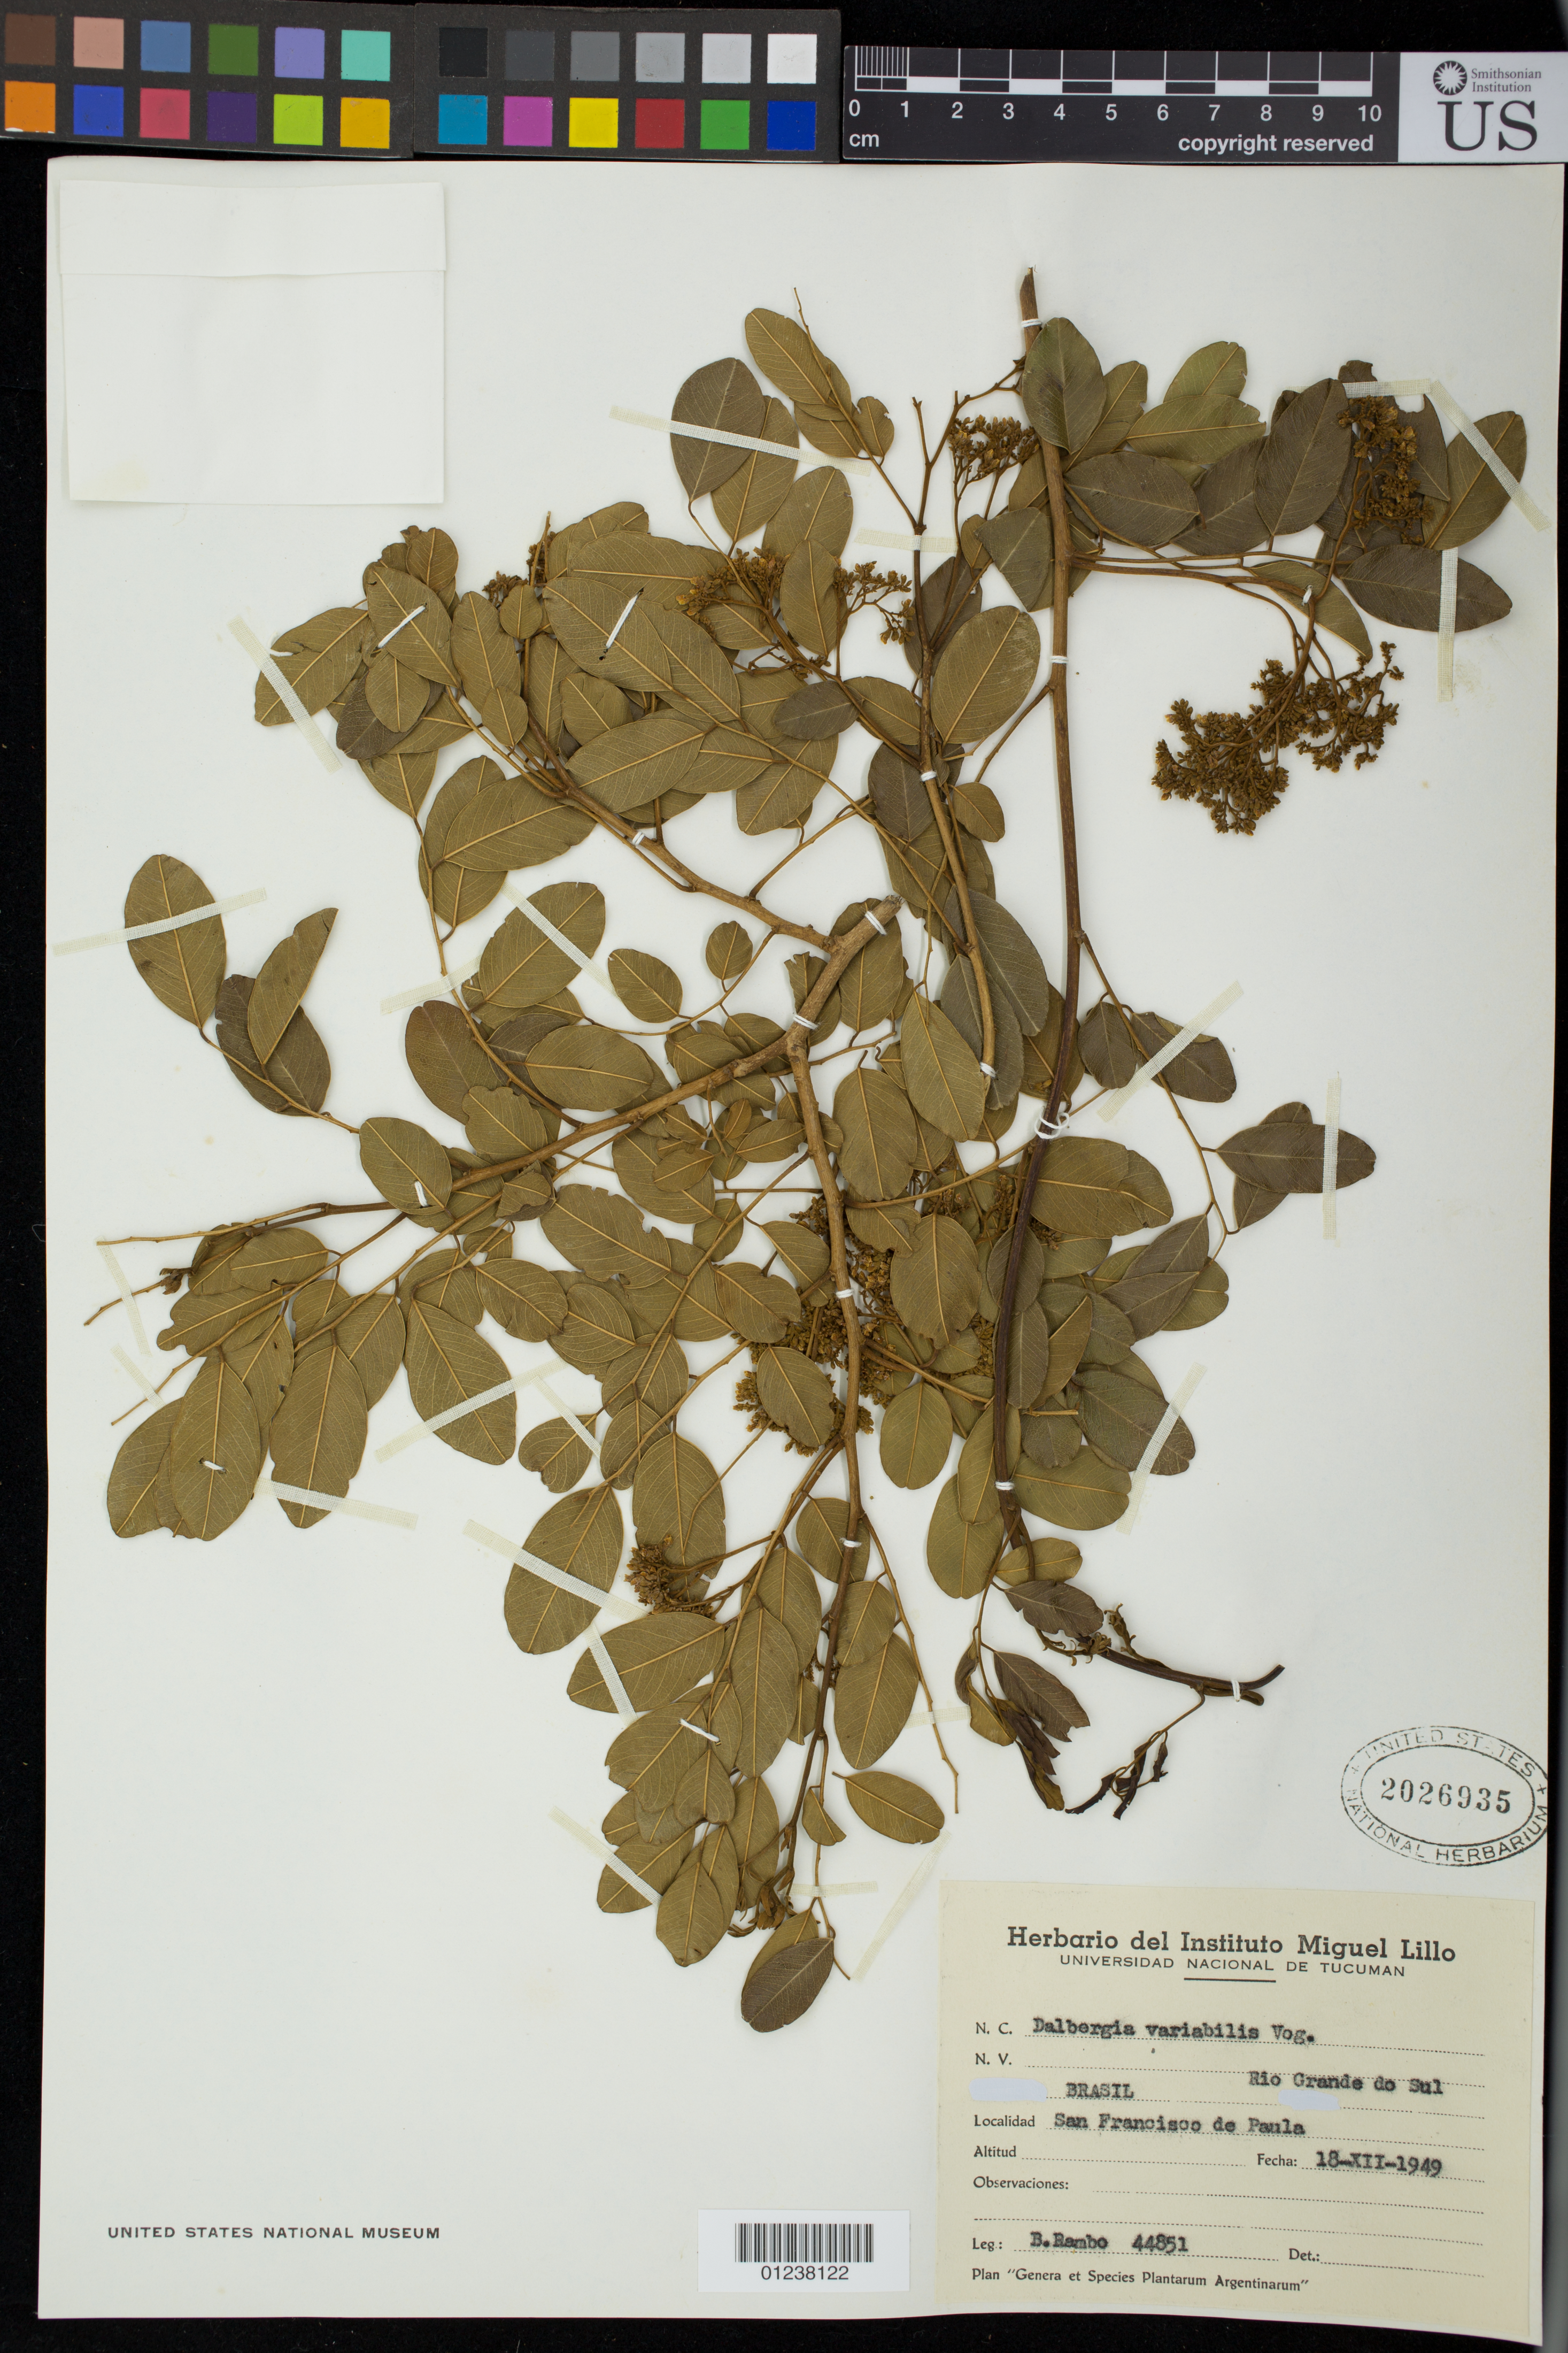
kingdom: Plantae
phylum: Tracheophyta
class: Magnoliopsida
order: Fabales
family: Fabaceae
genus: Dalbergia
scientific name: Dalbergia frutescens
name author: (Vell.) Britton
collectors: B. Rambo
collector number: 44851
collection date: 1949-12-18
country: Brazil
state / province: Rio Grande do Sul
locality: Rio Grande do Sul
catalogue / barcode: US 2026935